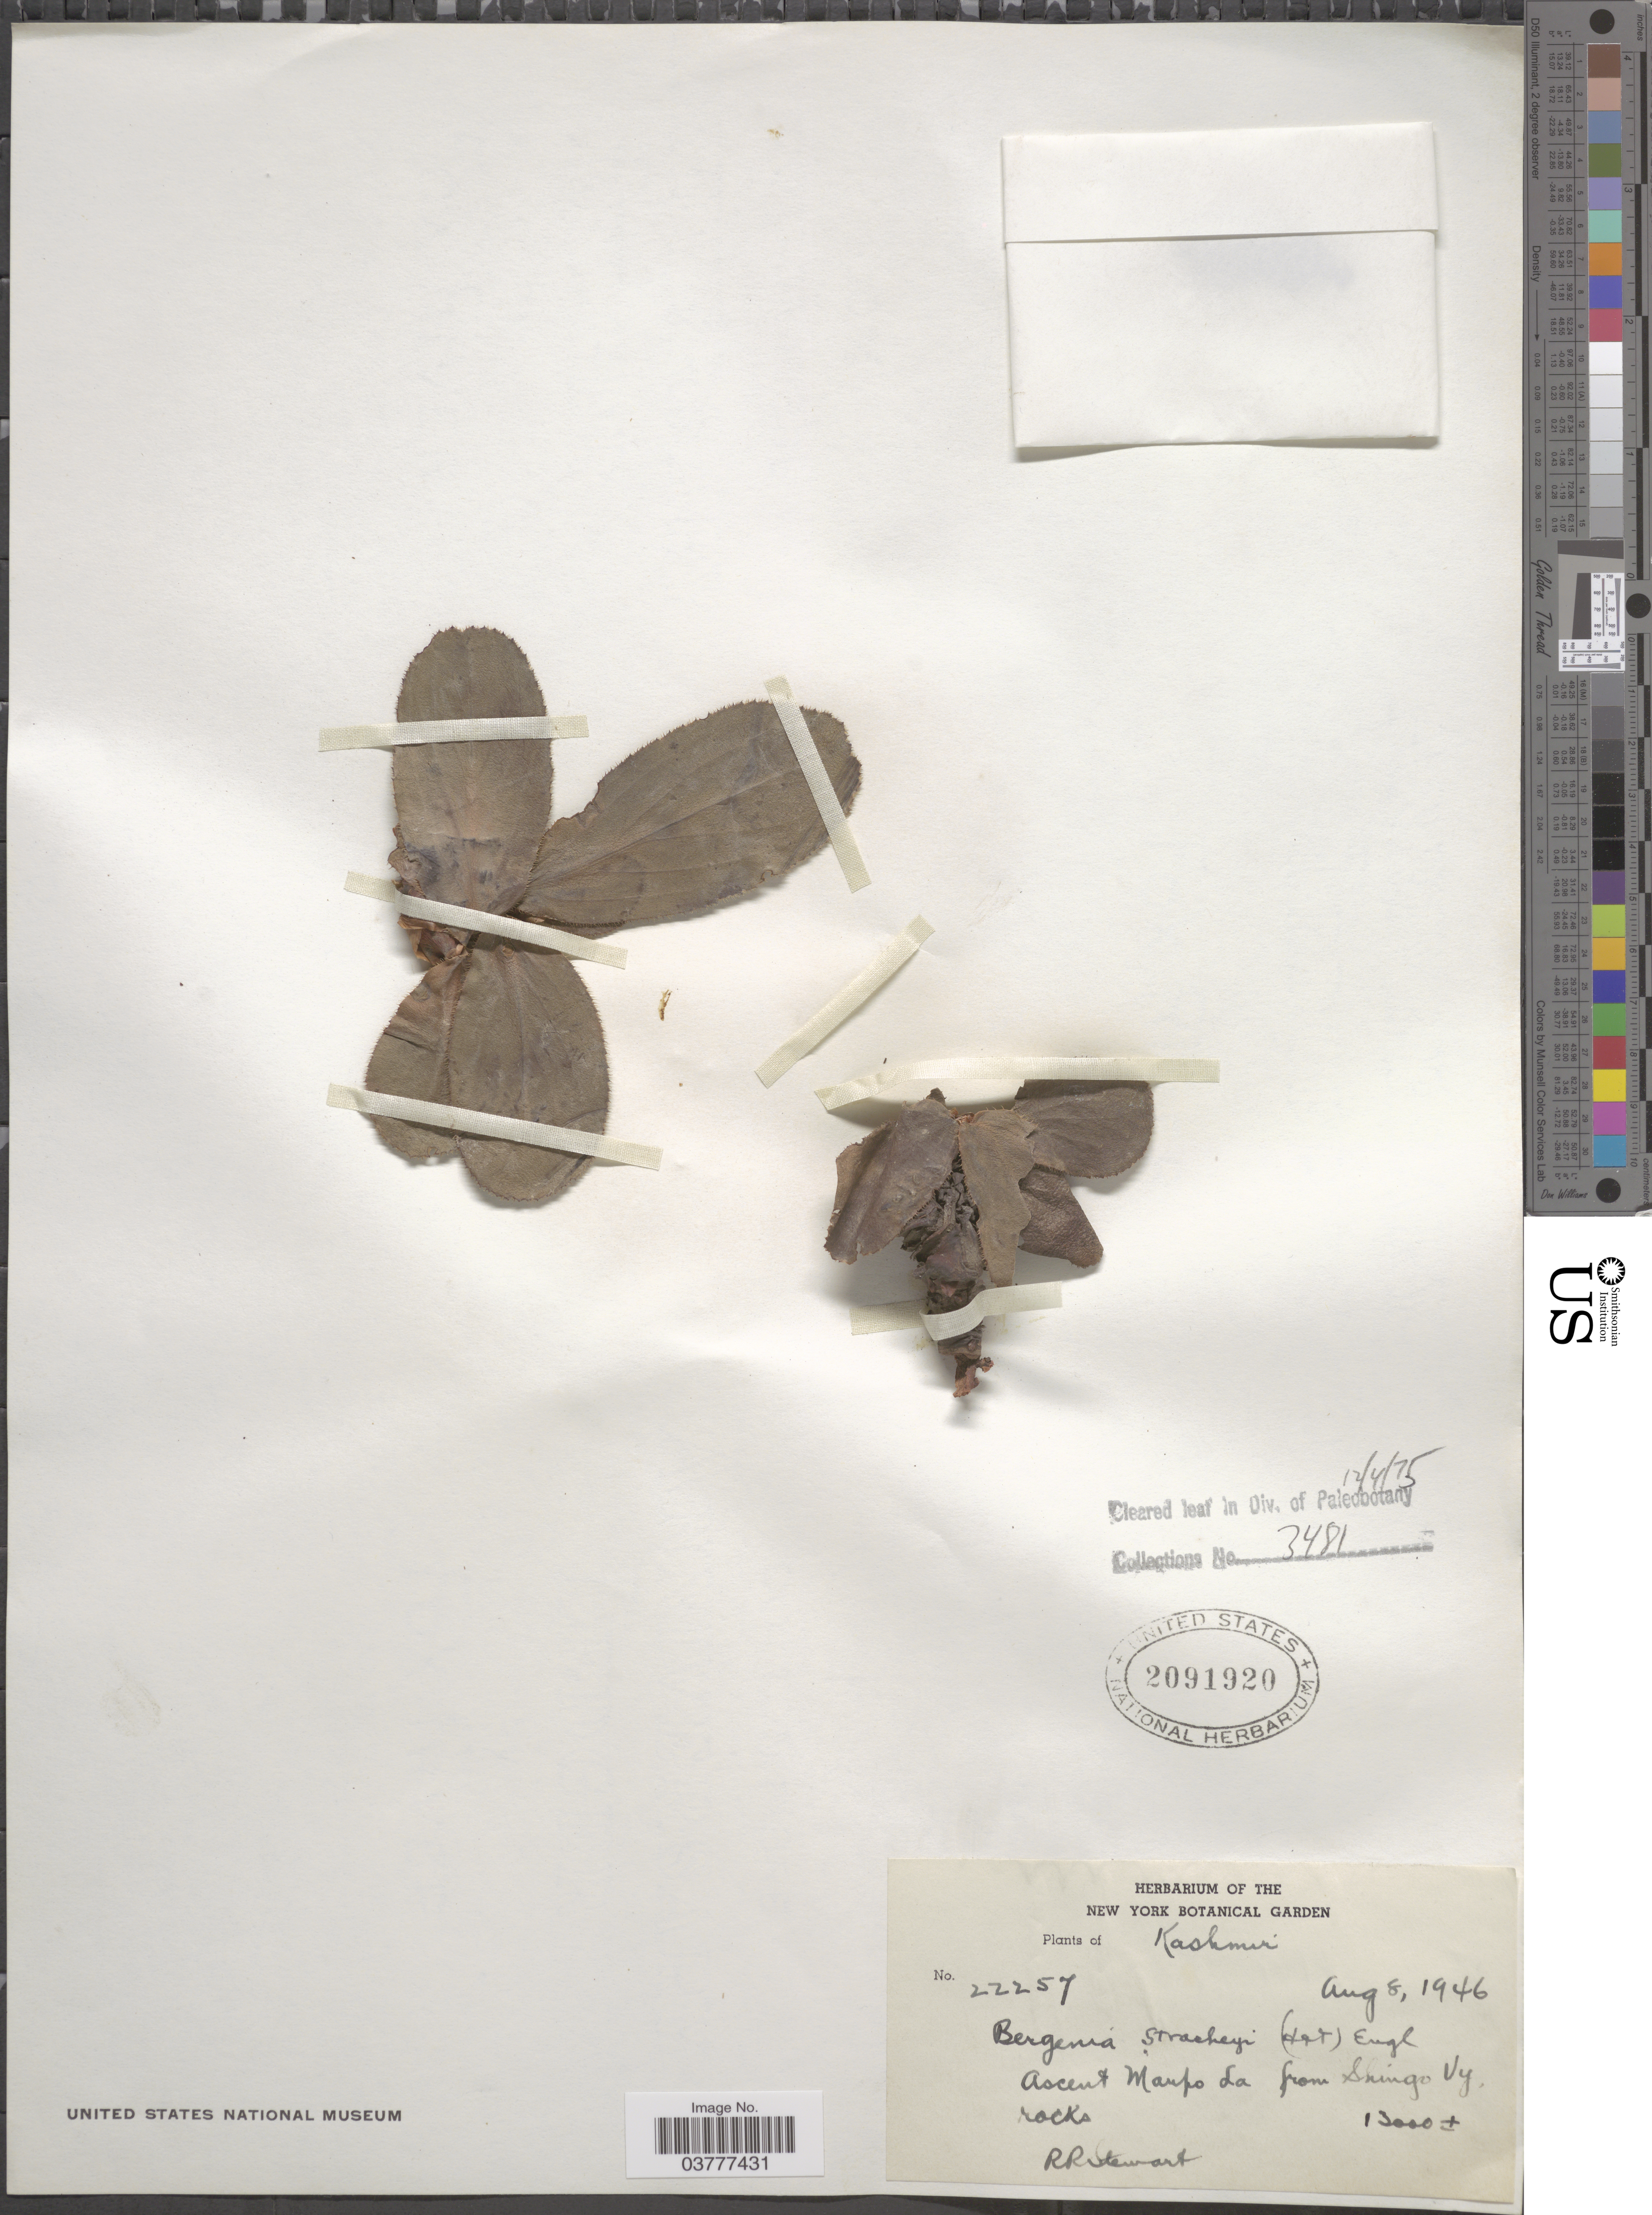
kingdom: Plantae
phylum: Tracheophyta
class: Magnoliopsida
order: Saxifragales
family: Saxifragaceae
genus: Bergenia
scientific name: Bergenia stracheyi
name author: (Hook. f. & Thomson) Engl.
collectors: R. Stewart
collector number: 22257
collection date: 1946-08-08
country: India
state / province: Jammu and Kashmir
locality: Kashmir. Ascent Mapo La from Shingo Vy. rocks.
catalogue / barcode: US 2091920